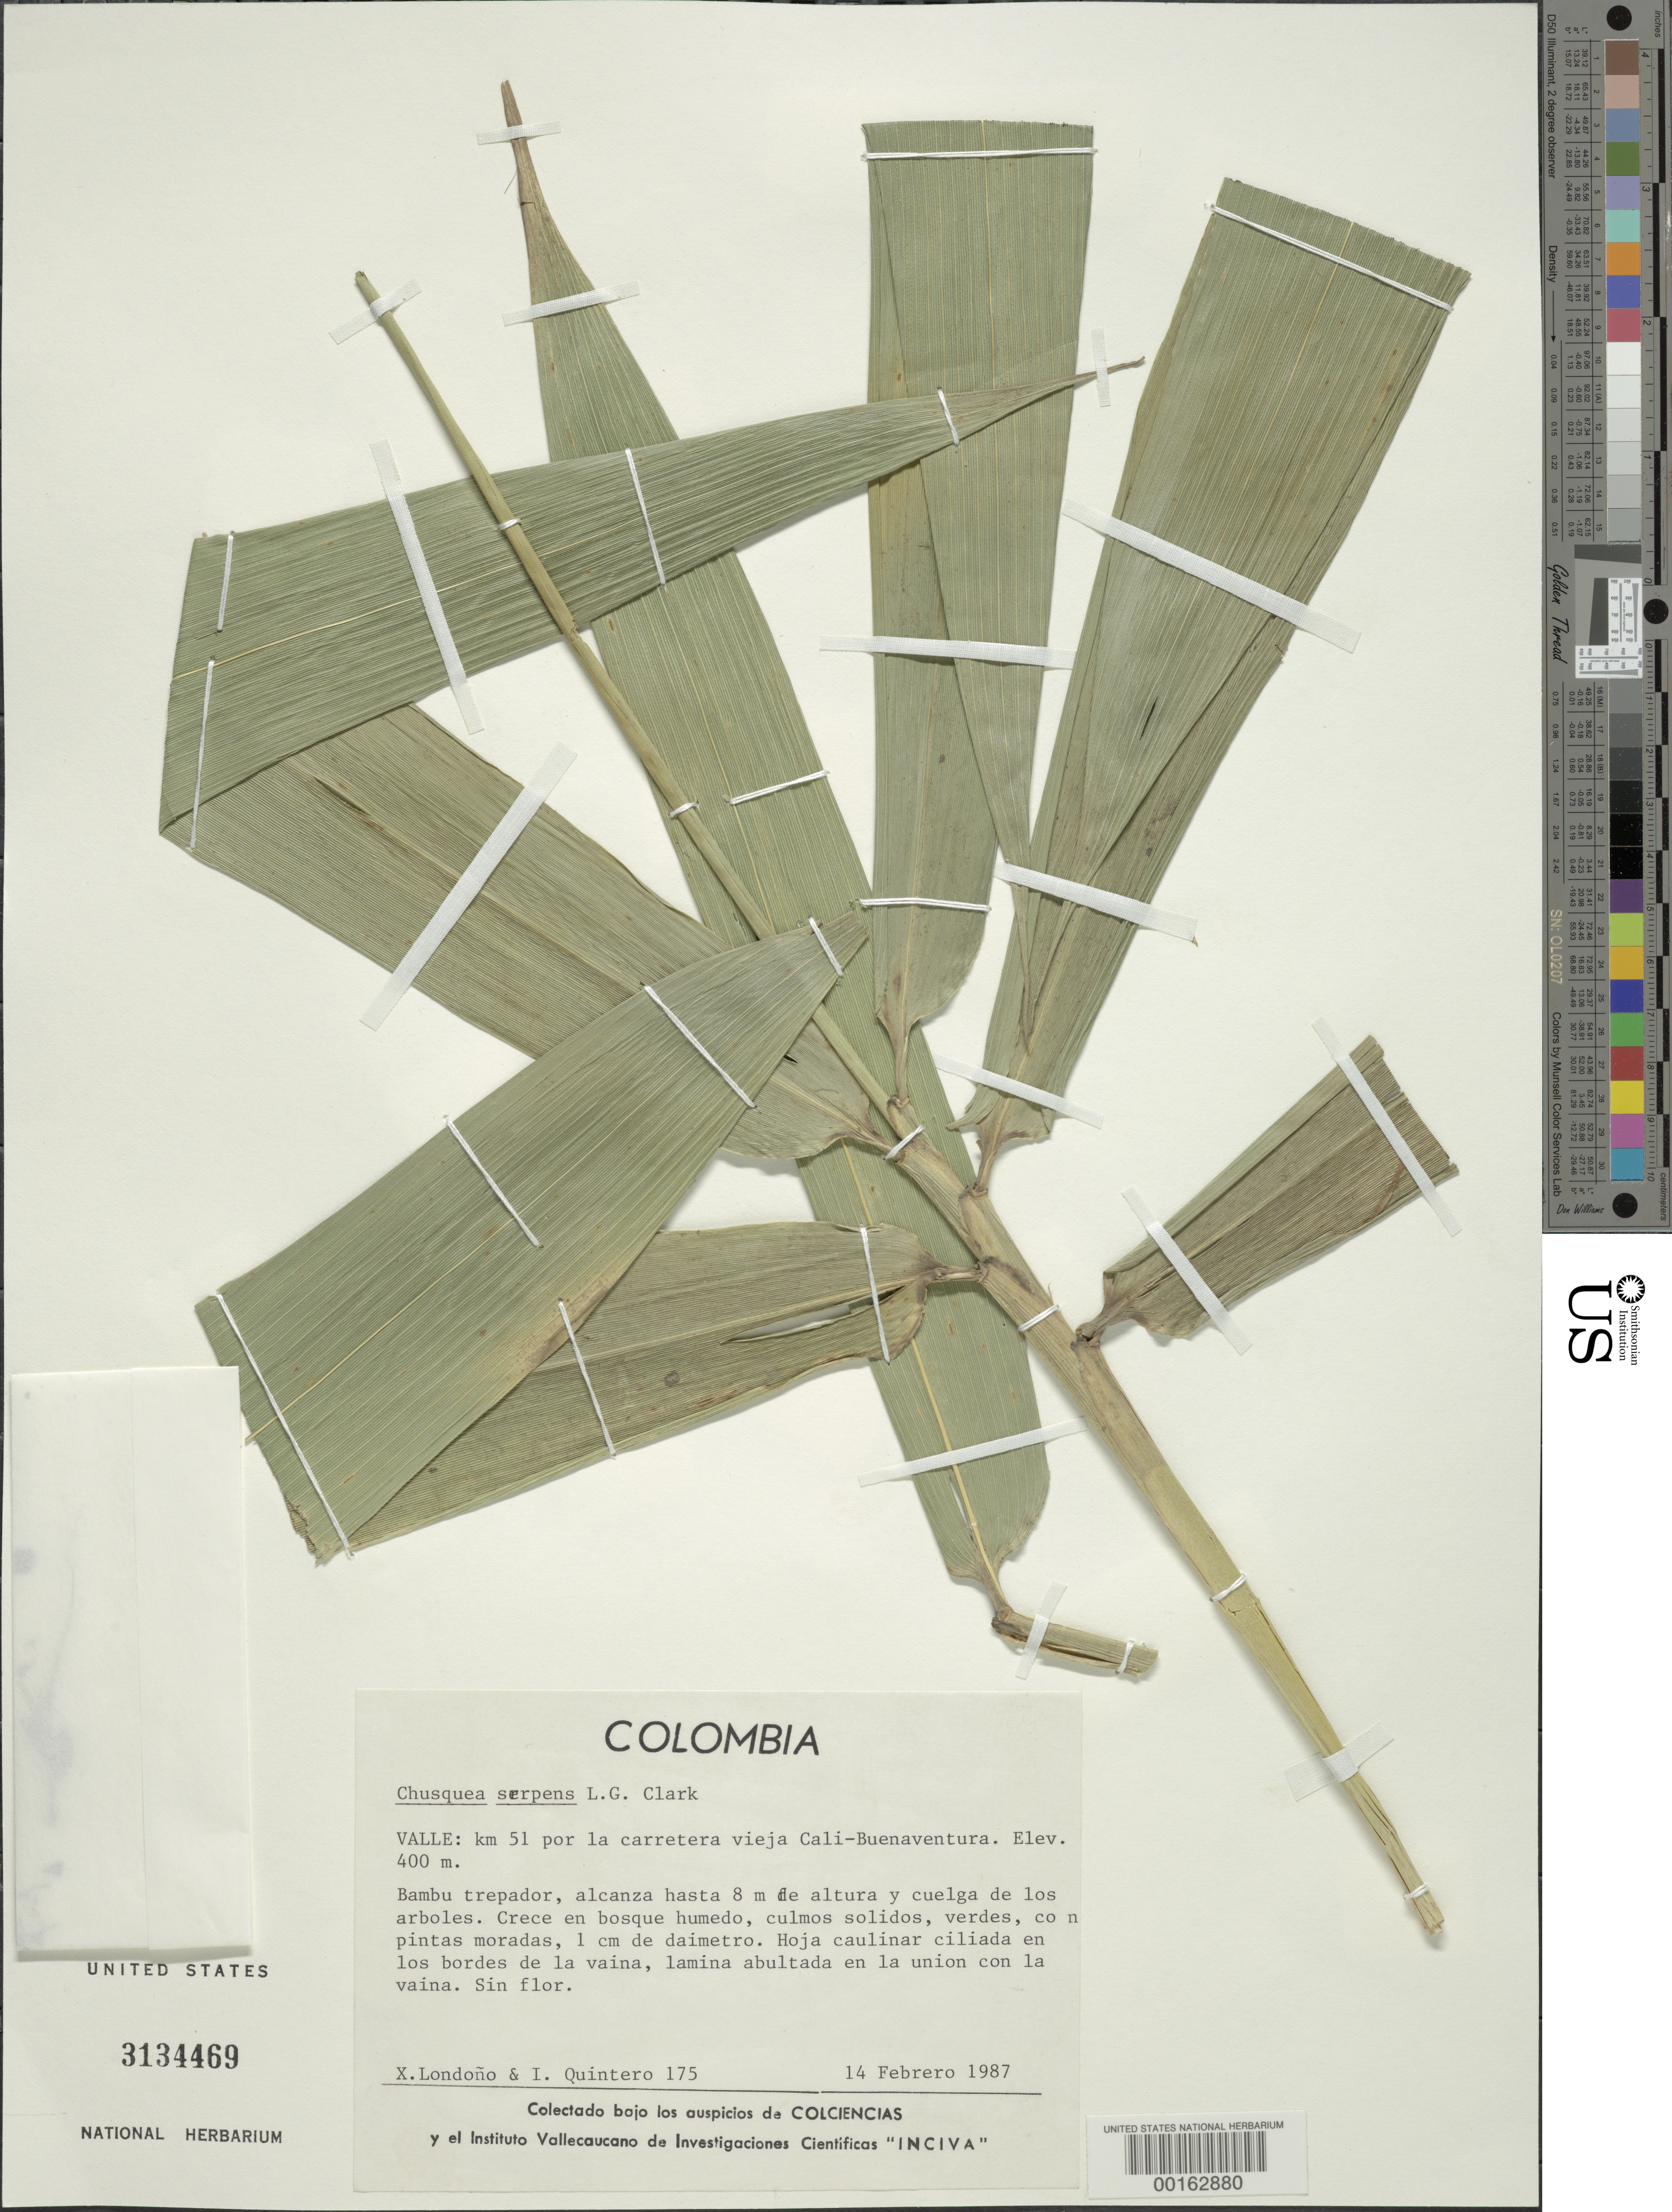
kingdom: Plantae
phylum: Tracheophyta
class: Liliopsida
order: Poales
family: Poaceae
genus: Chusquea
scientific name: Chusquea serpens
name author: L.G. Clark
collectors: X. Londoño & I. Quintero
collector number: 175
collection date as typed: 14 Feb 1987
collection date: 1987-02-14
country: Colombia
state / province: Valle del Cauca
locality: Cali-Buena Ventura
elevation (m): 400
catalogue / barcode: US 3134469